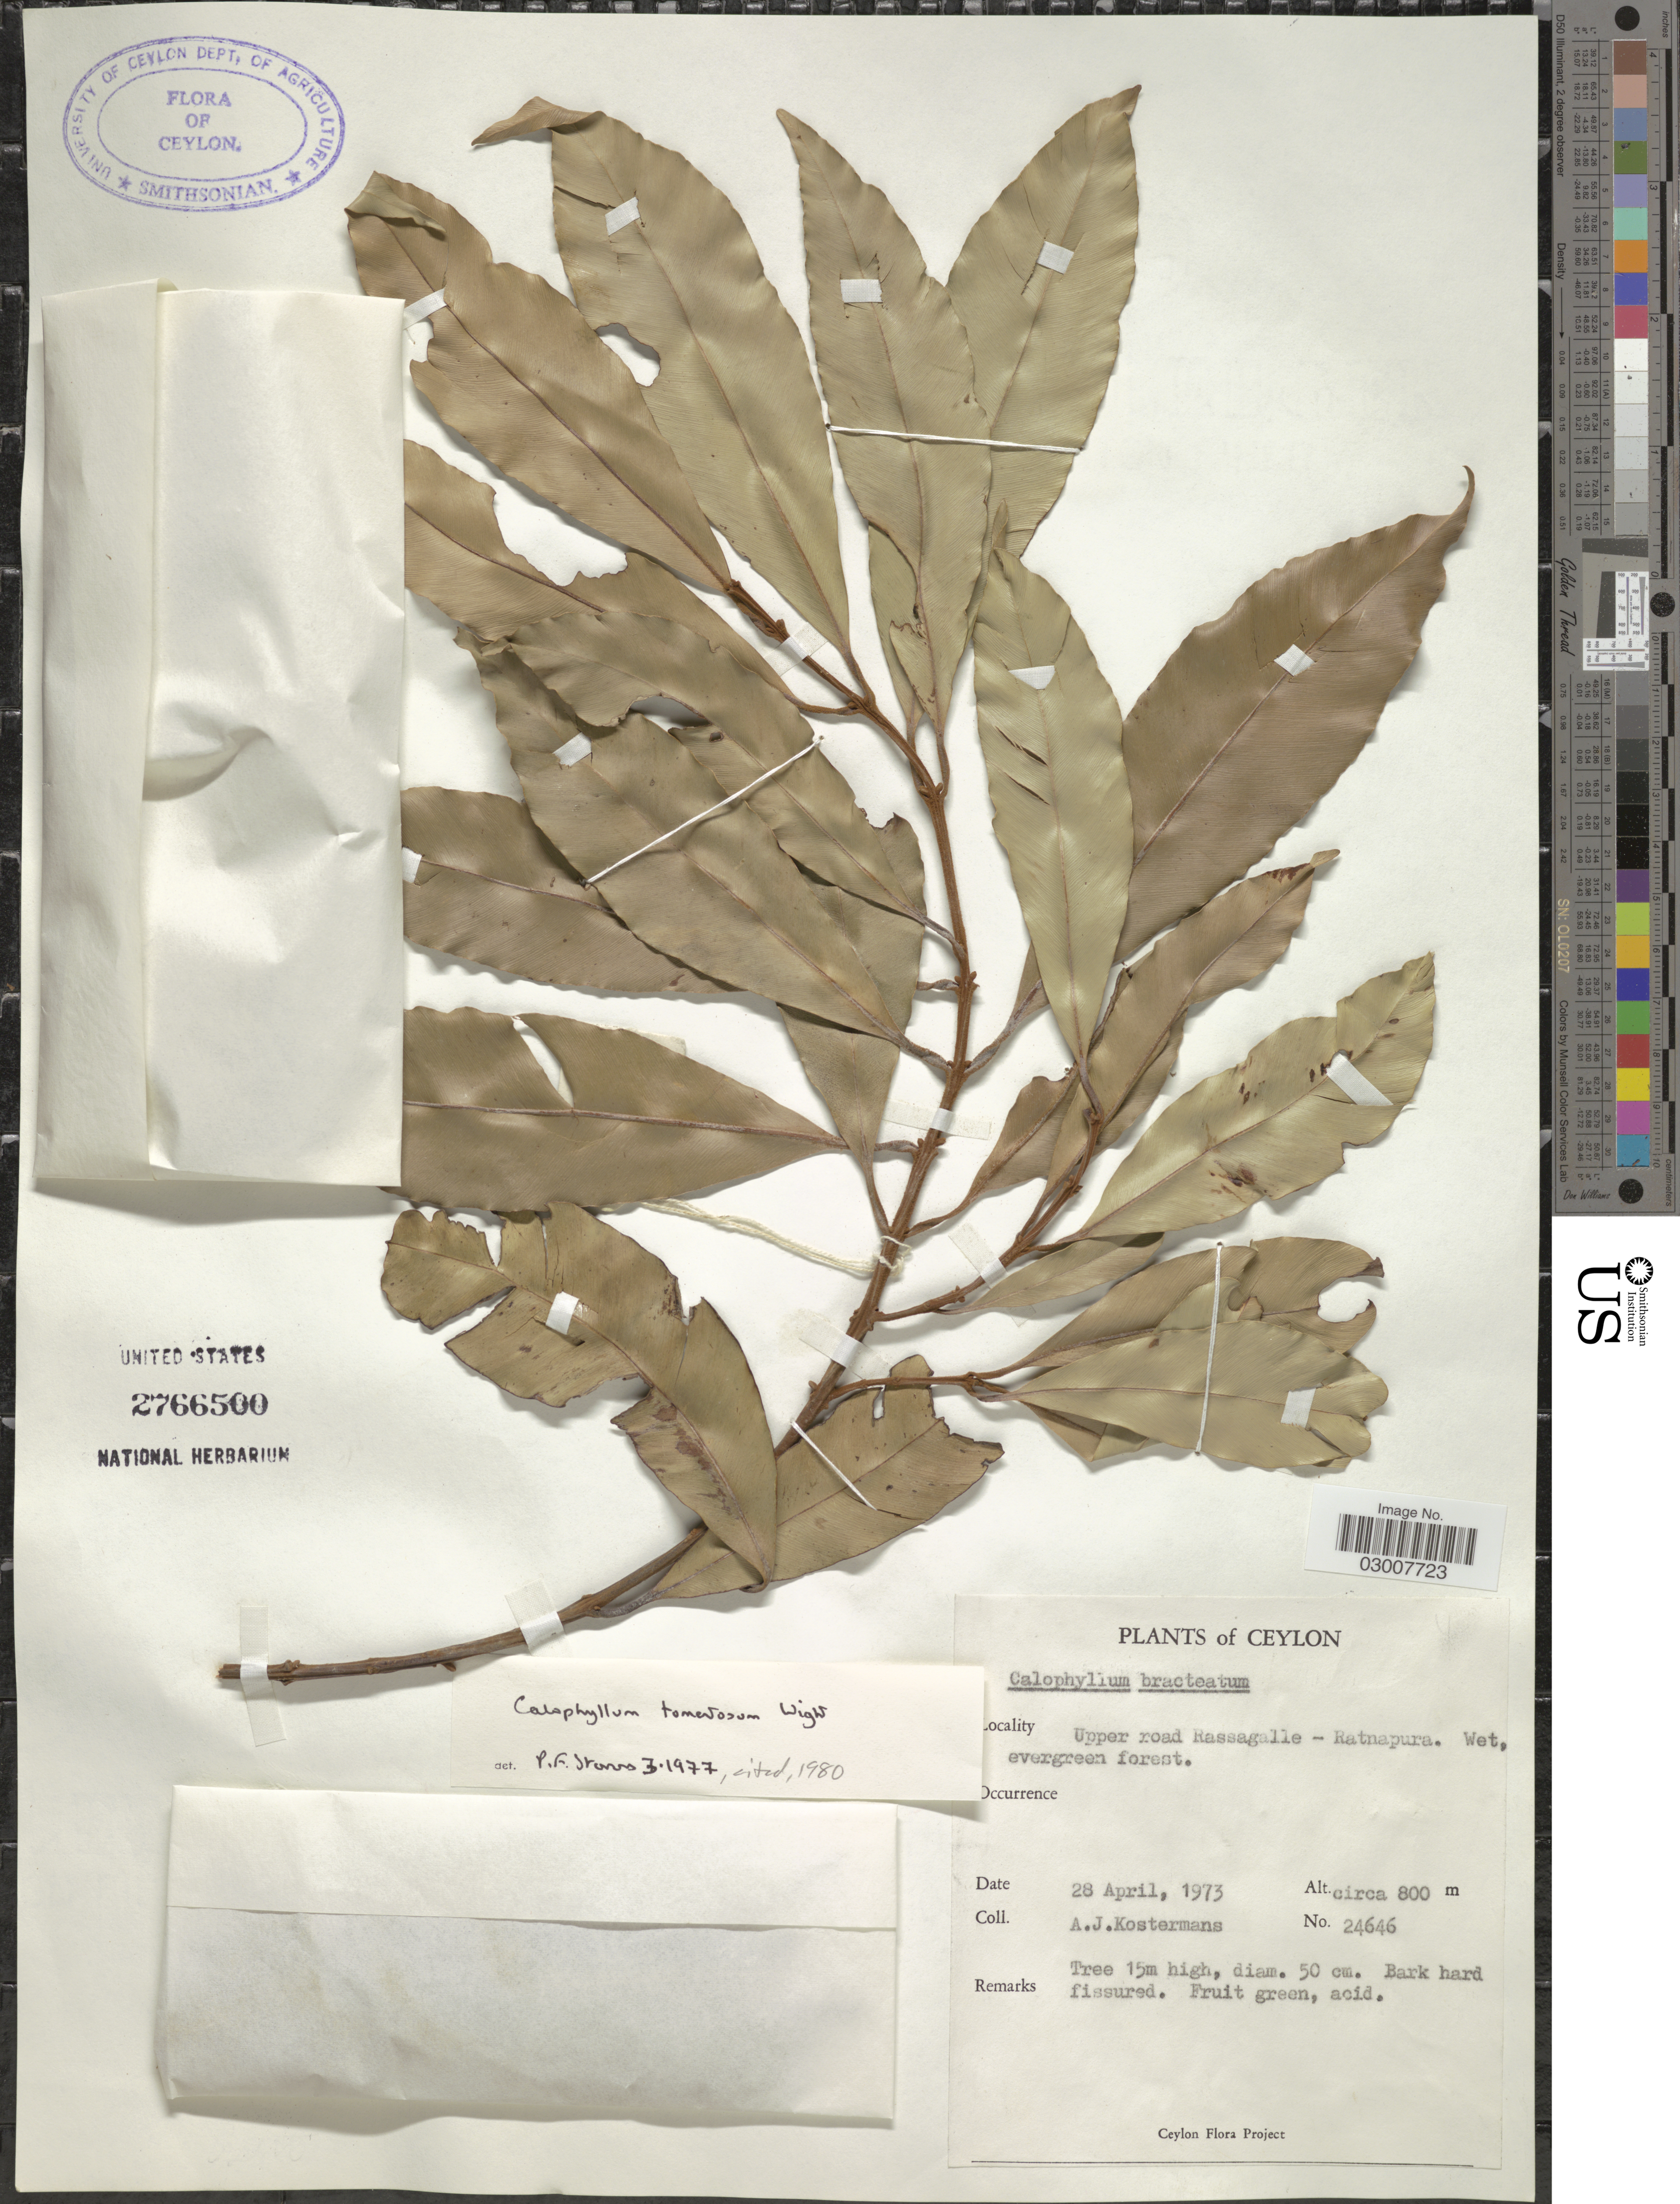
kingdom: Plantae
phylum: Tracheophyta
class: Magnoliopsida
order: Malpighiales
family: Calophyllaceae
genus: Calophyllum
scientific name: Calophyllum tomentosum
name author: Wight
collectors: A. J. G. Kostermans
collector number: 24646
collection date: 1973-04-28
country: Sri Lanka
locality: Ceylon. Upper road Rassagalle - Ratnapura.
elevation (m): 800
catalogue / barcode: US 2766500